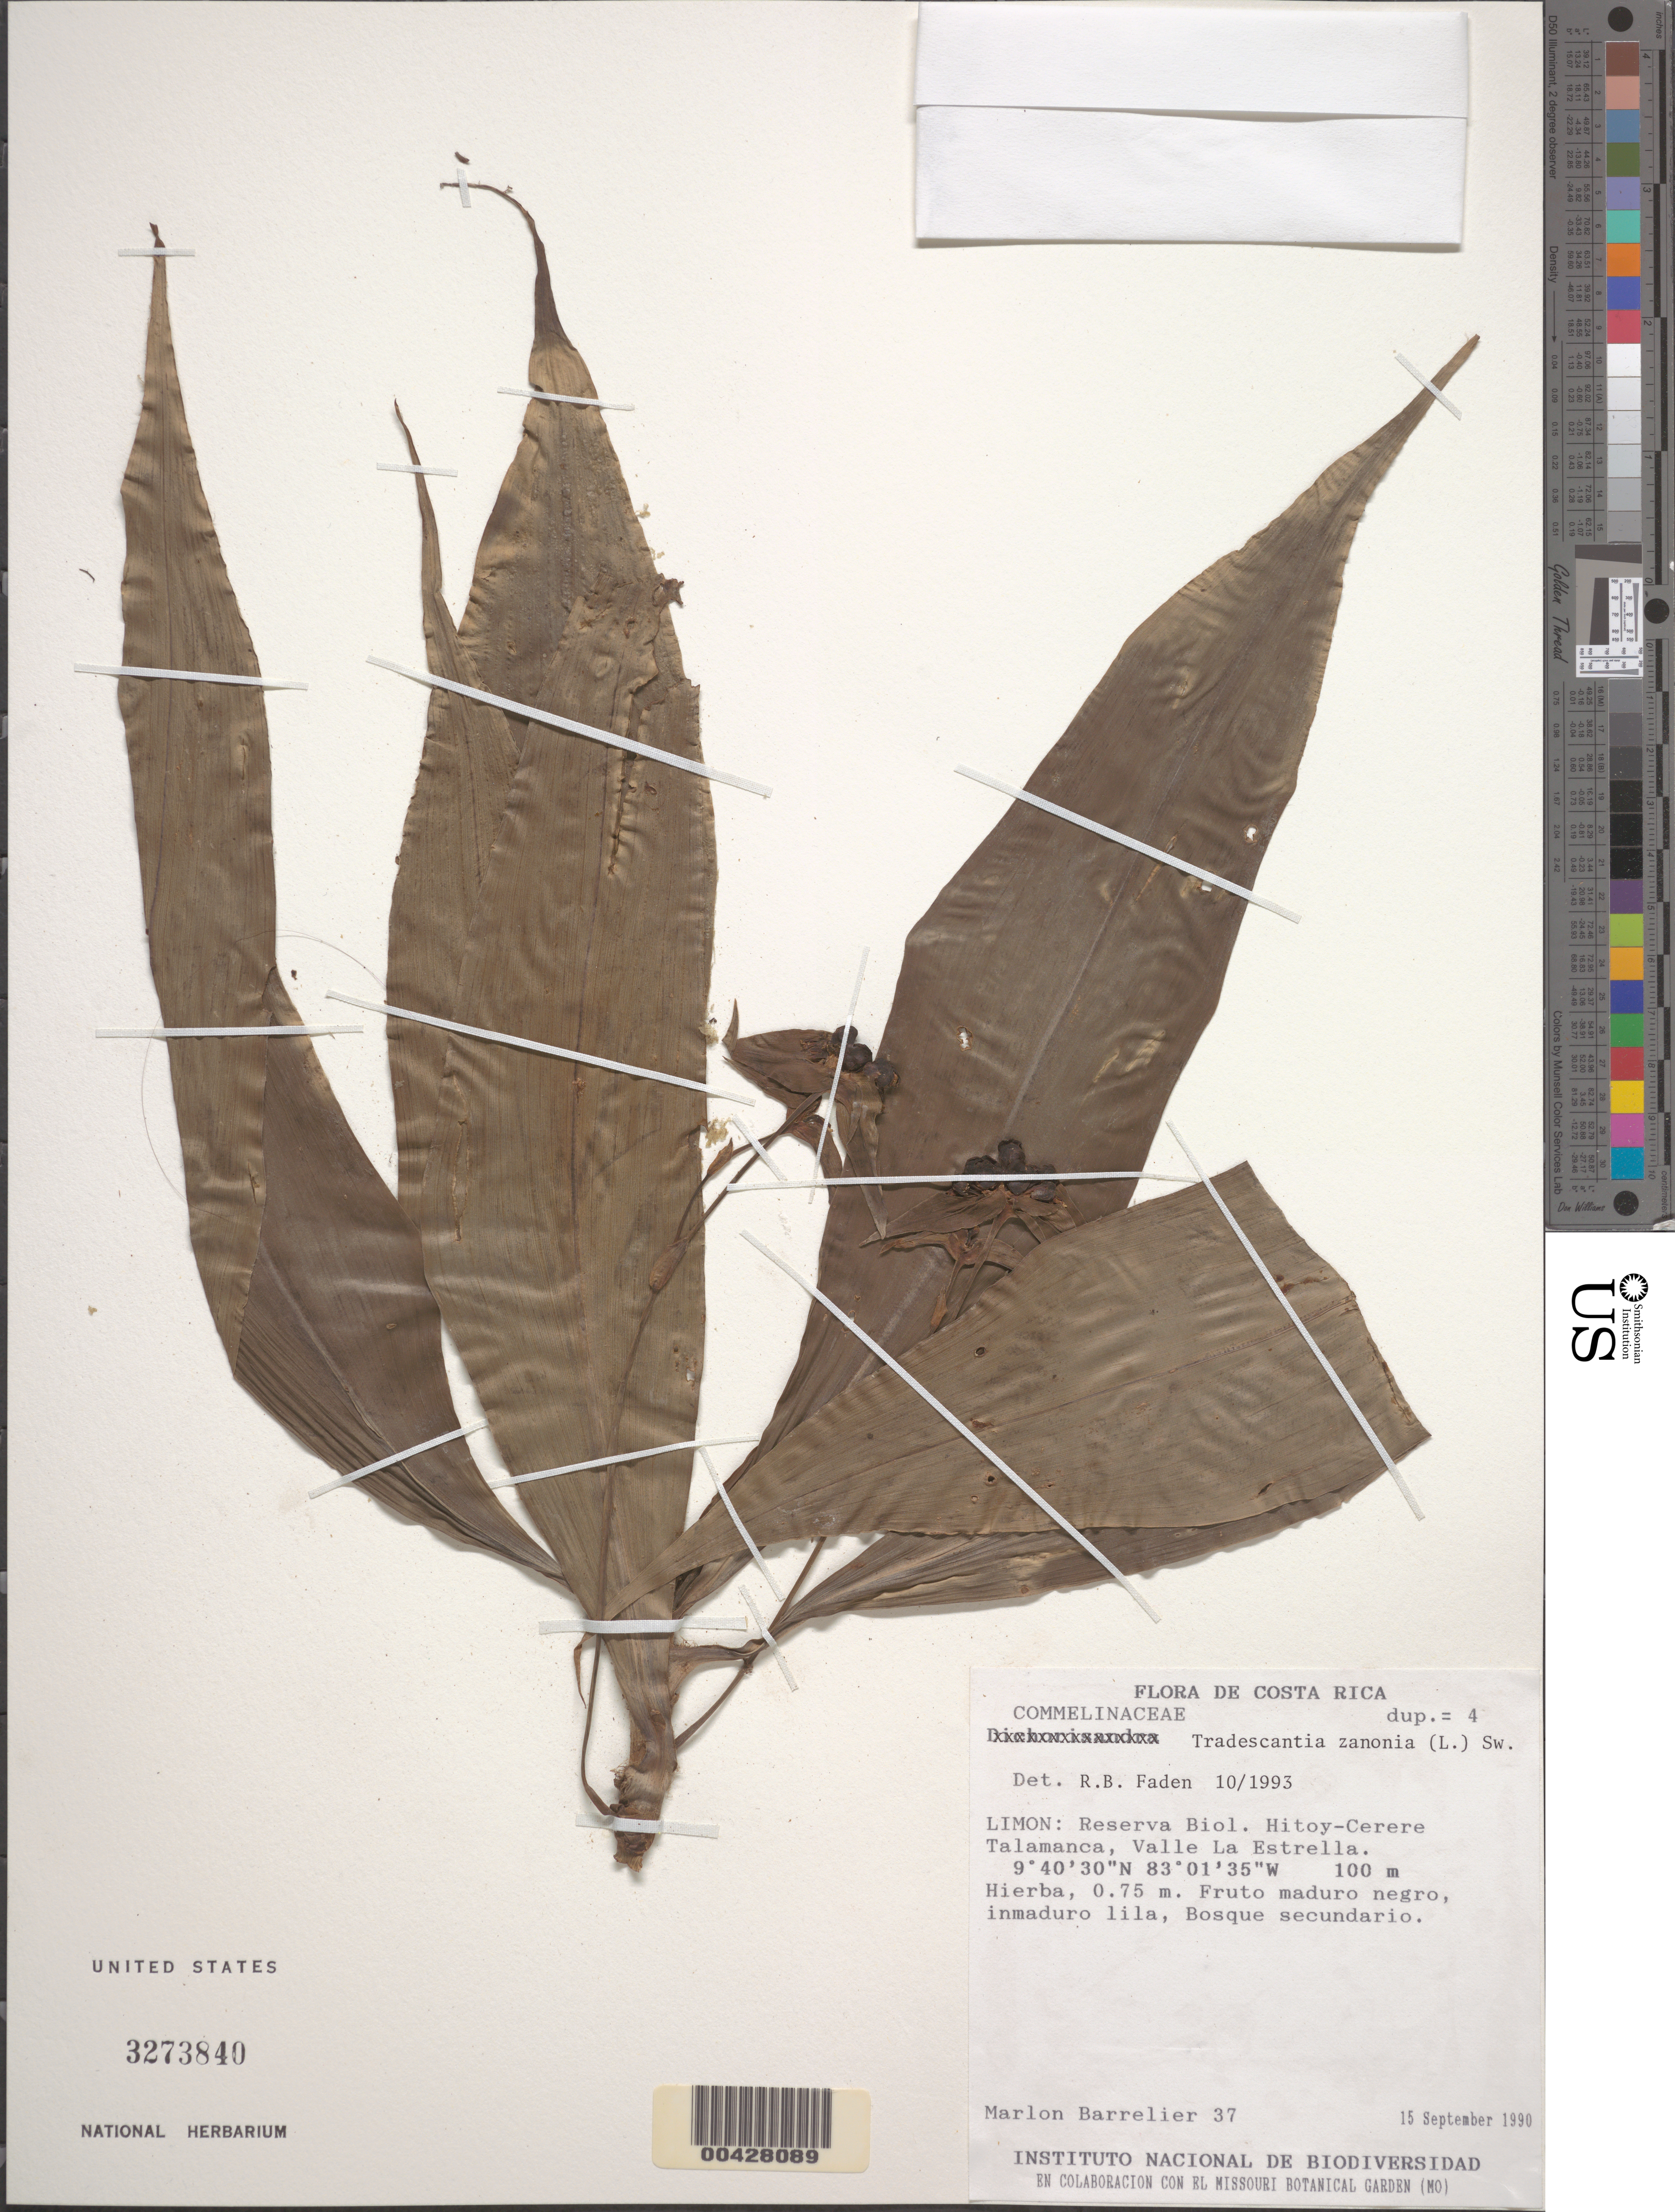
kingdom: Plantae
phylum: Tracheophyta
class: Liliopsida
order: Commelinales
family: Commelinaceae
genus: Tradescantia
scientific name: Tradescantia zanonia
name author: (L.) Sw.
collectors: M. Barrelier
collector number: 37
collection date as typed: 15 Sep 1990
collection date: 1990-09-15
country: Costa Rica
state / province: Limón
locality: Talamanca, valle la estrella, hitoy-cerere biological reserve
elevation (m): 100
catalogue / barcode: US 3273840